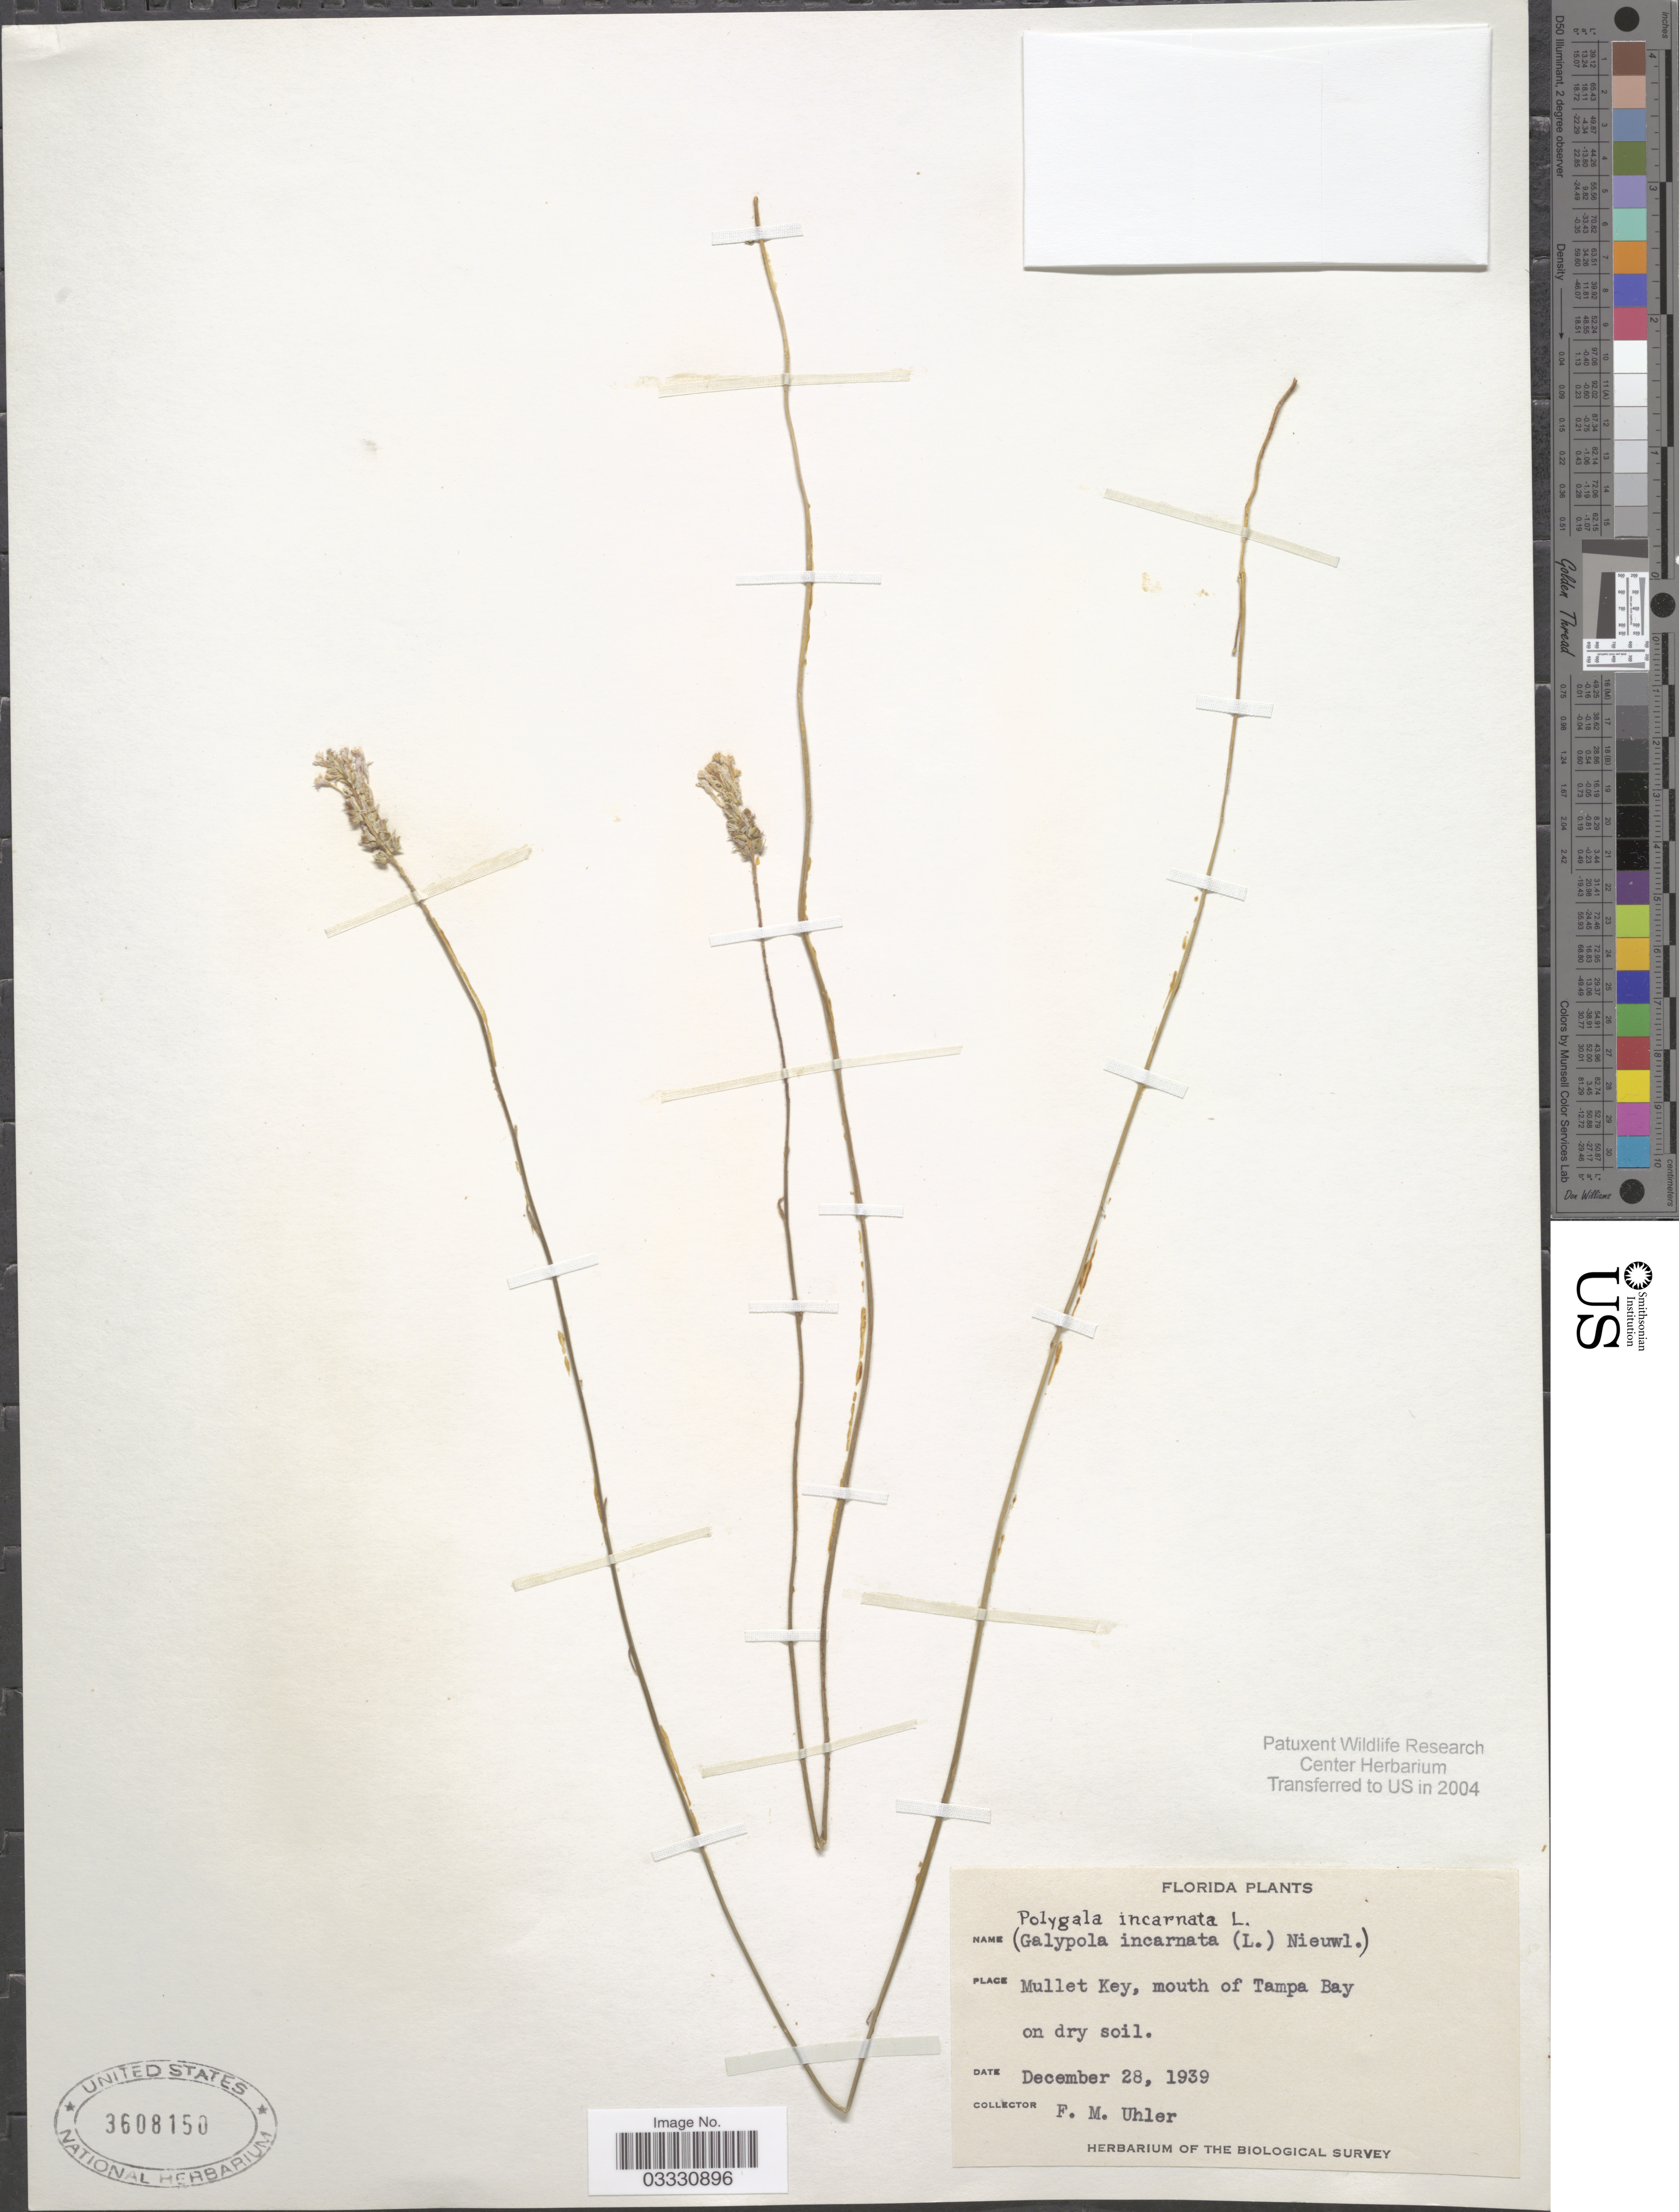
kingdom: Plantae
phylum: Tracheophyta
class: Magnoliopsida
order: Fabales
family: Polygalaceae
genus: Polygala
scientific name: Polygala incarnata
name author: L.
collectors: F. M. Uhler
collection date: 1939-12-28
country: United States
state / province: Florida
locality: Mullet Key, mouth of Tampa Bay.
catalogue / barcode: US 3608150